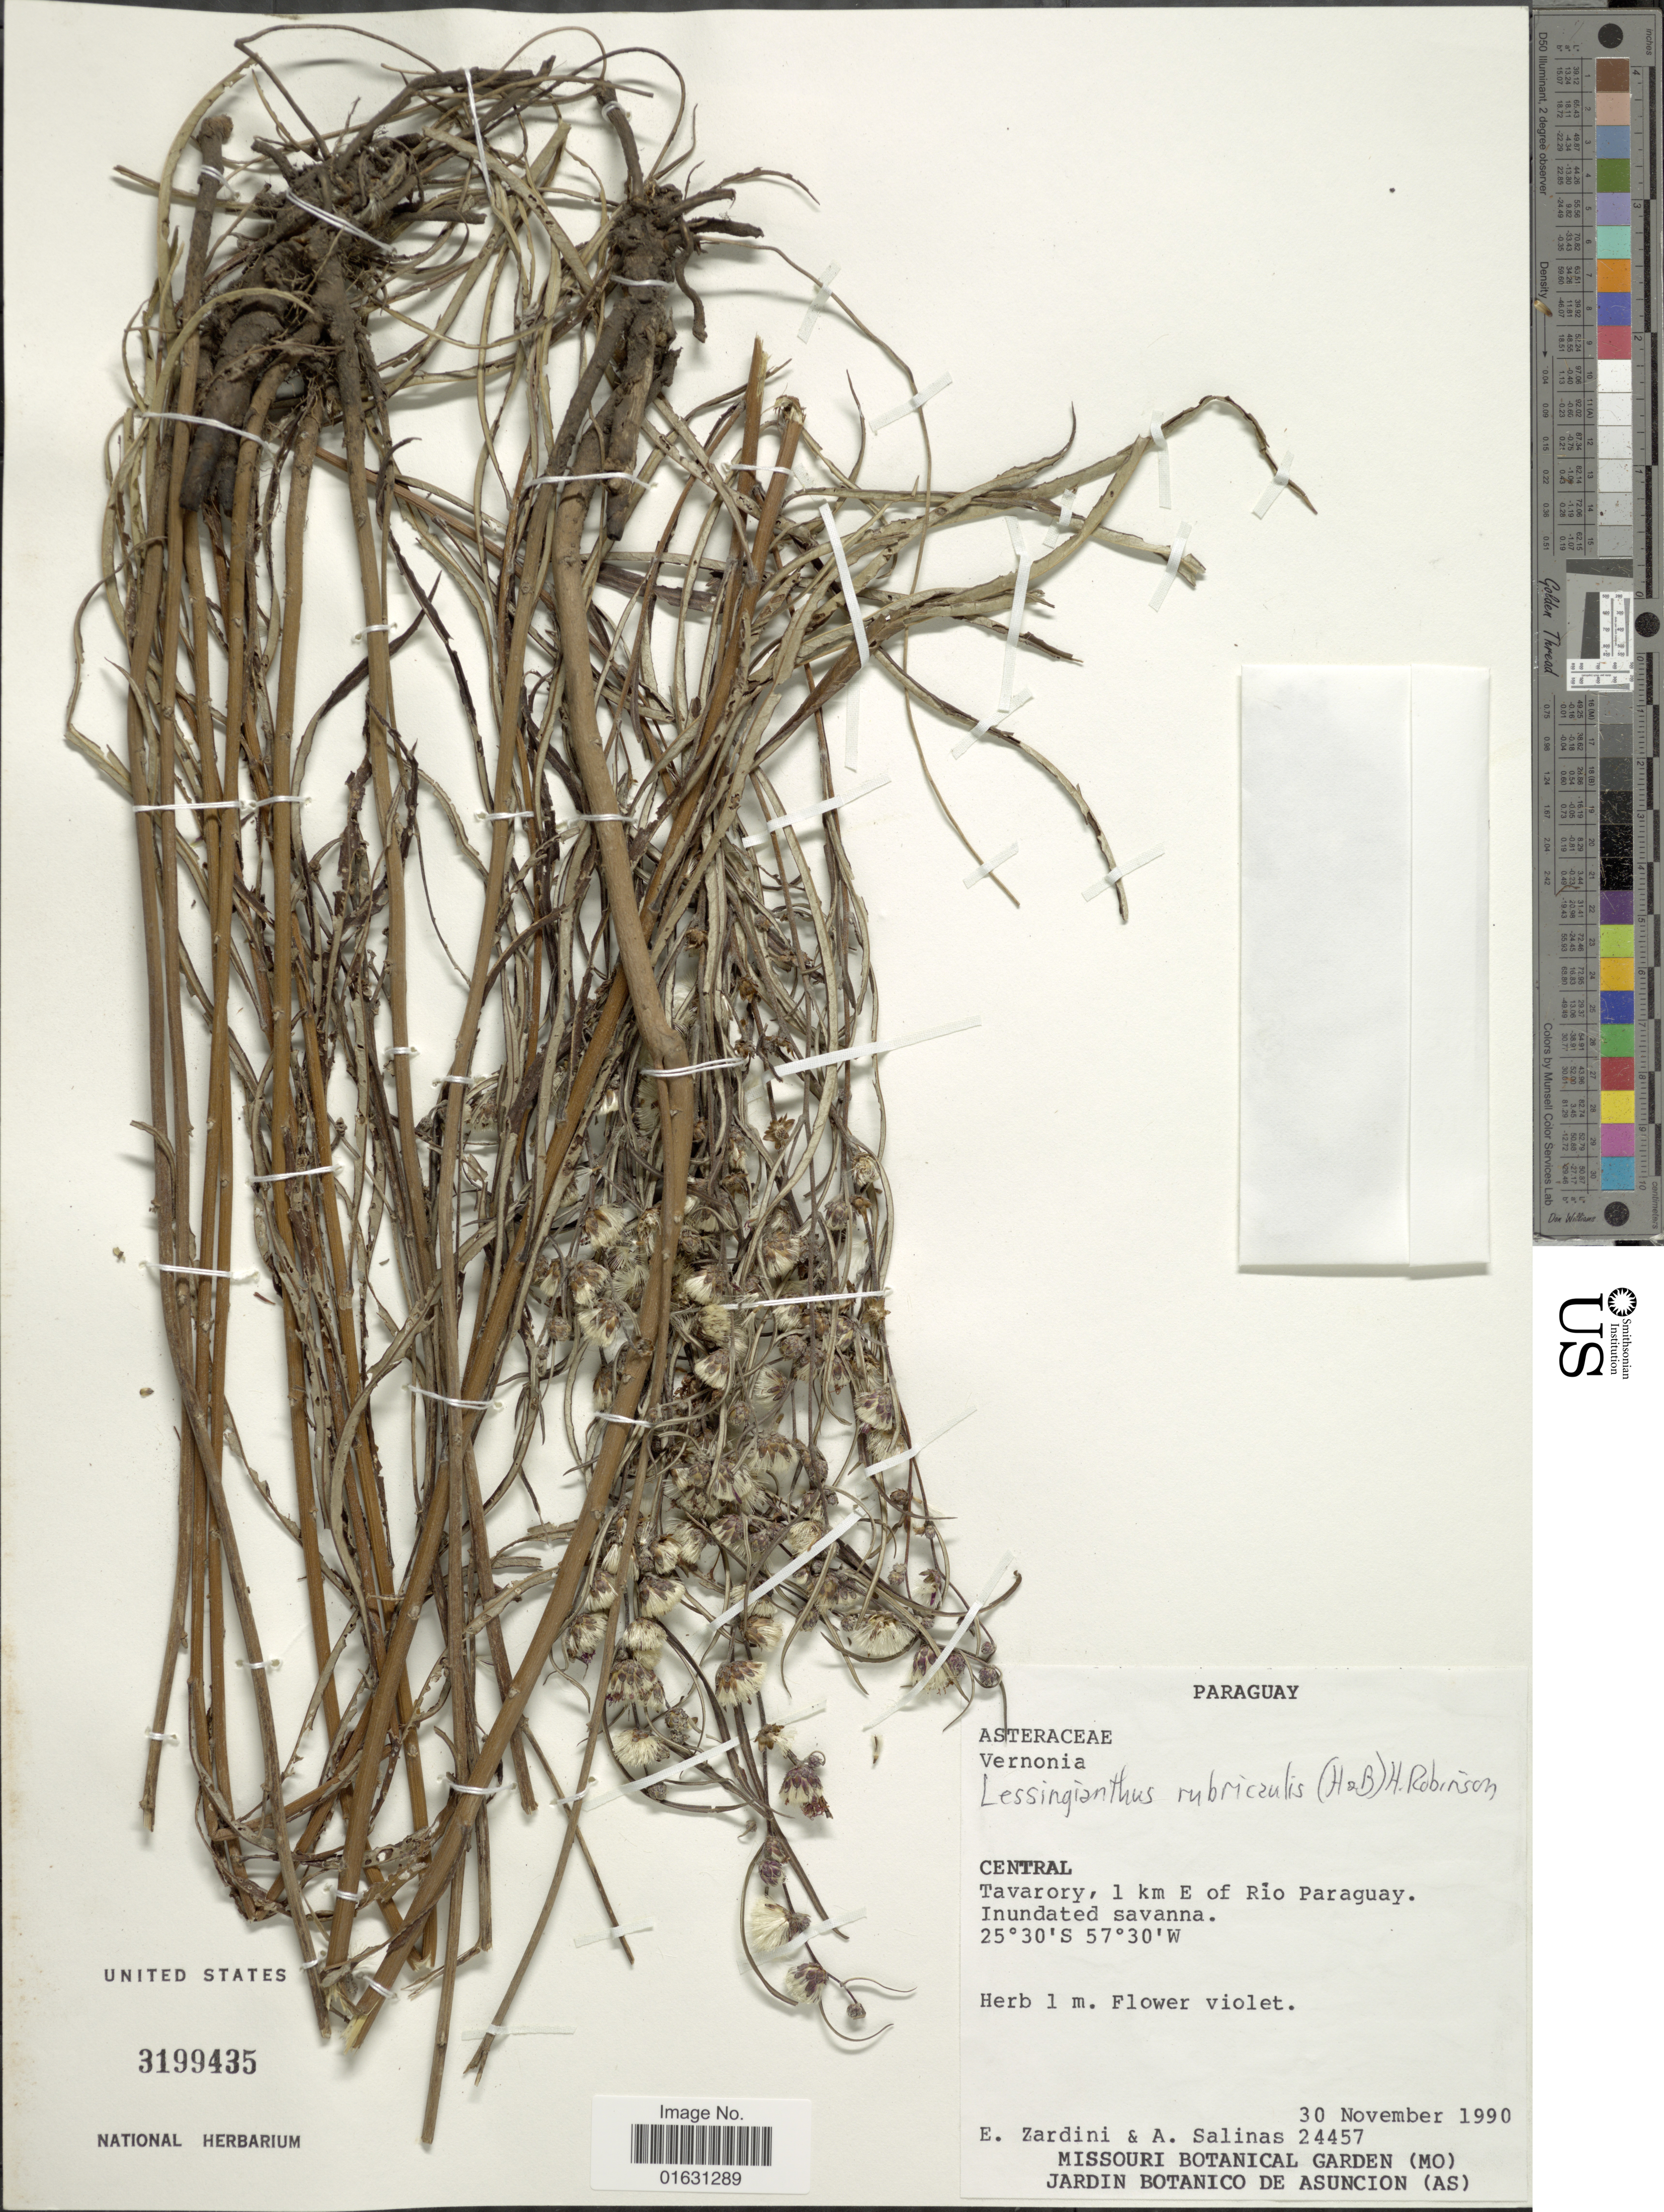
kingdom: Plantae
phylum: Tracheophyta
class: Magnoliopsida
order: Asterales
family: Asteraceae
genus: Lessingianthus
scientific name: Lessingianthus rubricaulis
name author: (Humb. & Bonpl.) H. Rob.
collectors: E. M. Zardini & A. Salinas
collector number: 24457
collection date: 1990-11-30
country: Paraguay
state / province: Central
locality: Tavarory, 1 km E of Rio Paraguay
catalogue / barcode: US 3199435